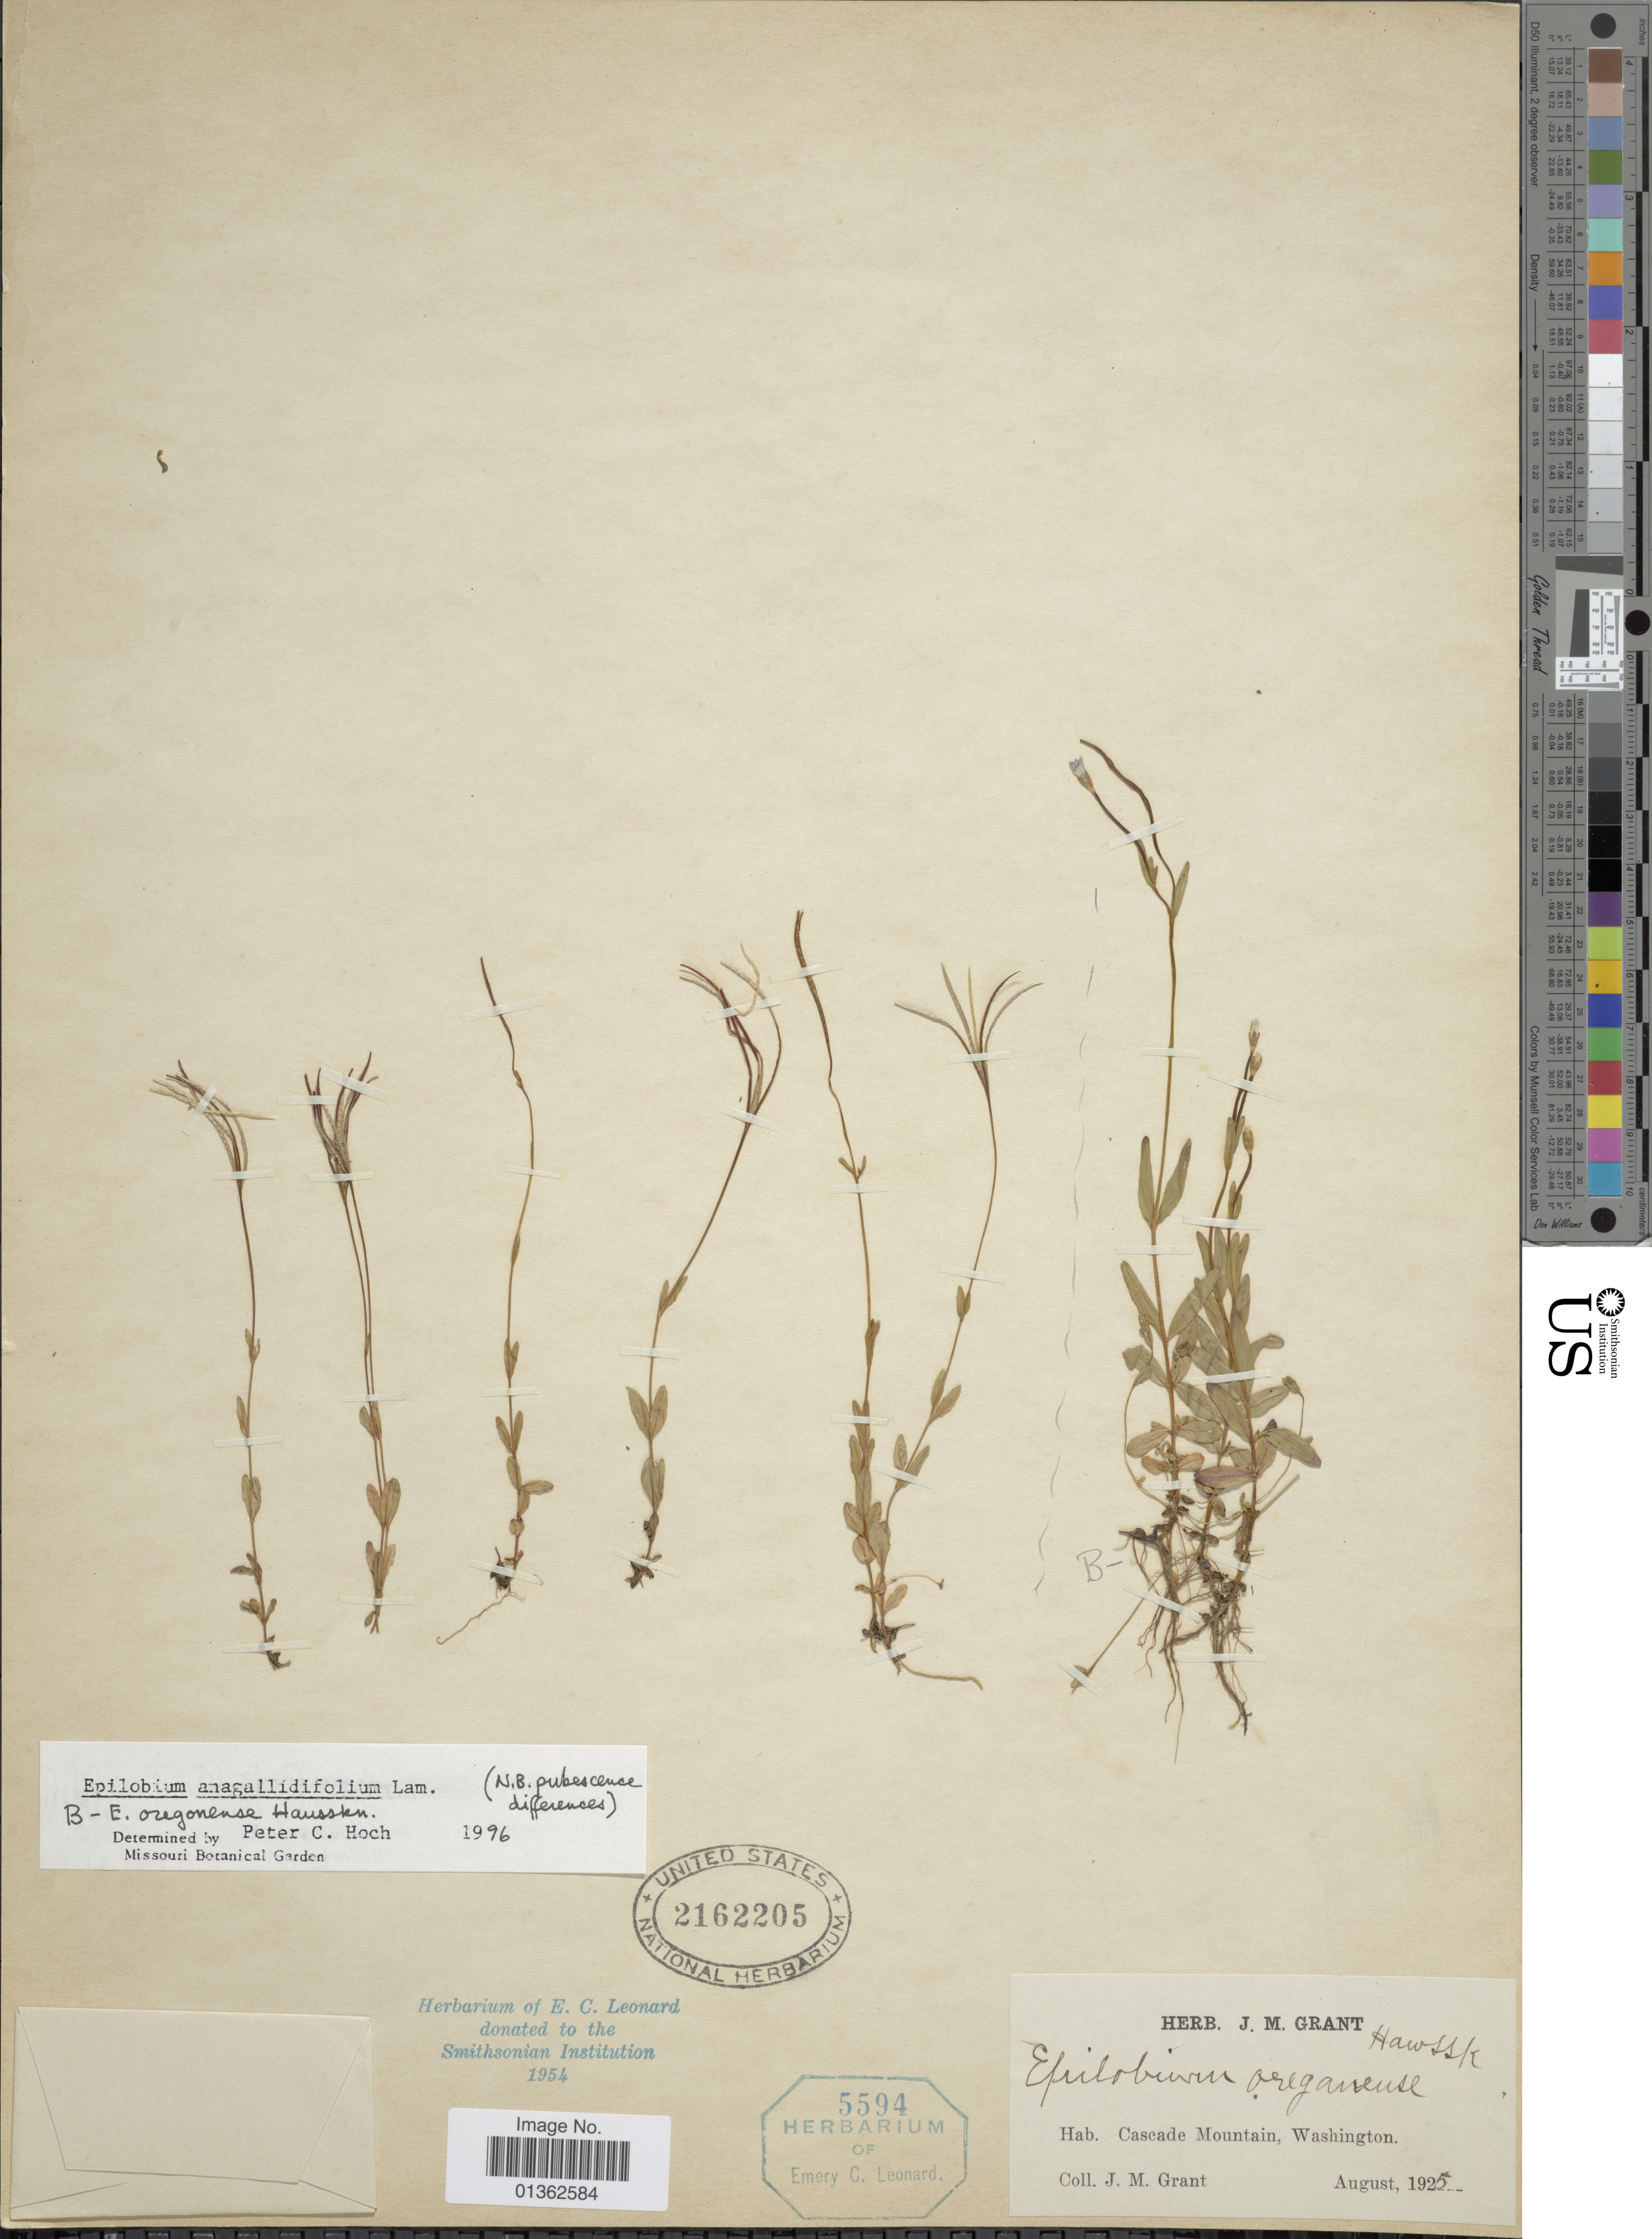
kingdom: Plantae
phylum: Tracheophyta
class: Magnoliopsida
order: Myrtales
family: Onagraceae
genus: Epilobium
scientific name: Epilobium anagallidifolium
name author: Lam.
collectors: J. M. Grant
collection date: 1925-08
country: United States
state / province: Washington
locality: Cascade Mountain.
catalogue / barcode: US 2162205